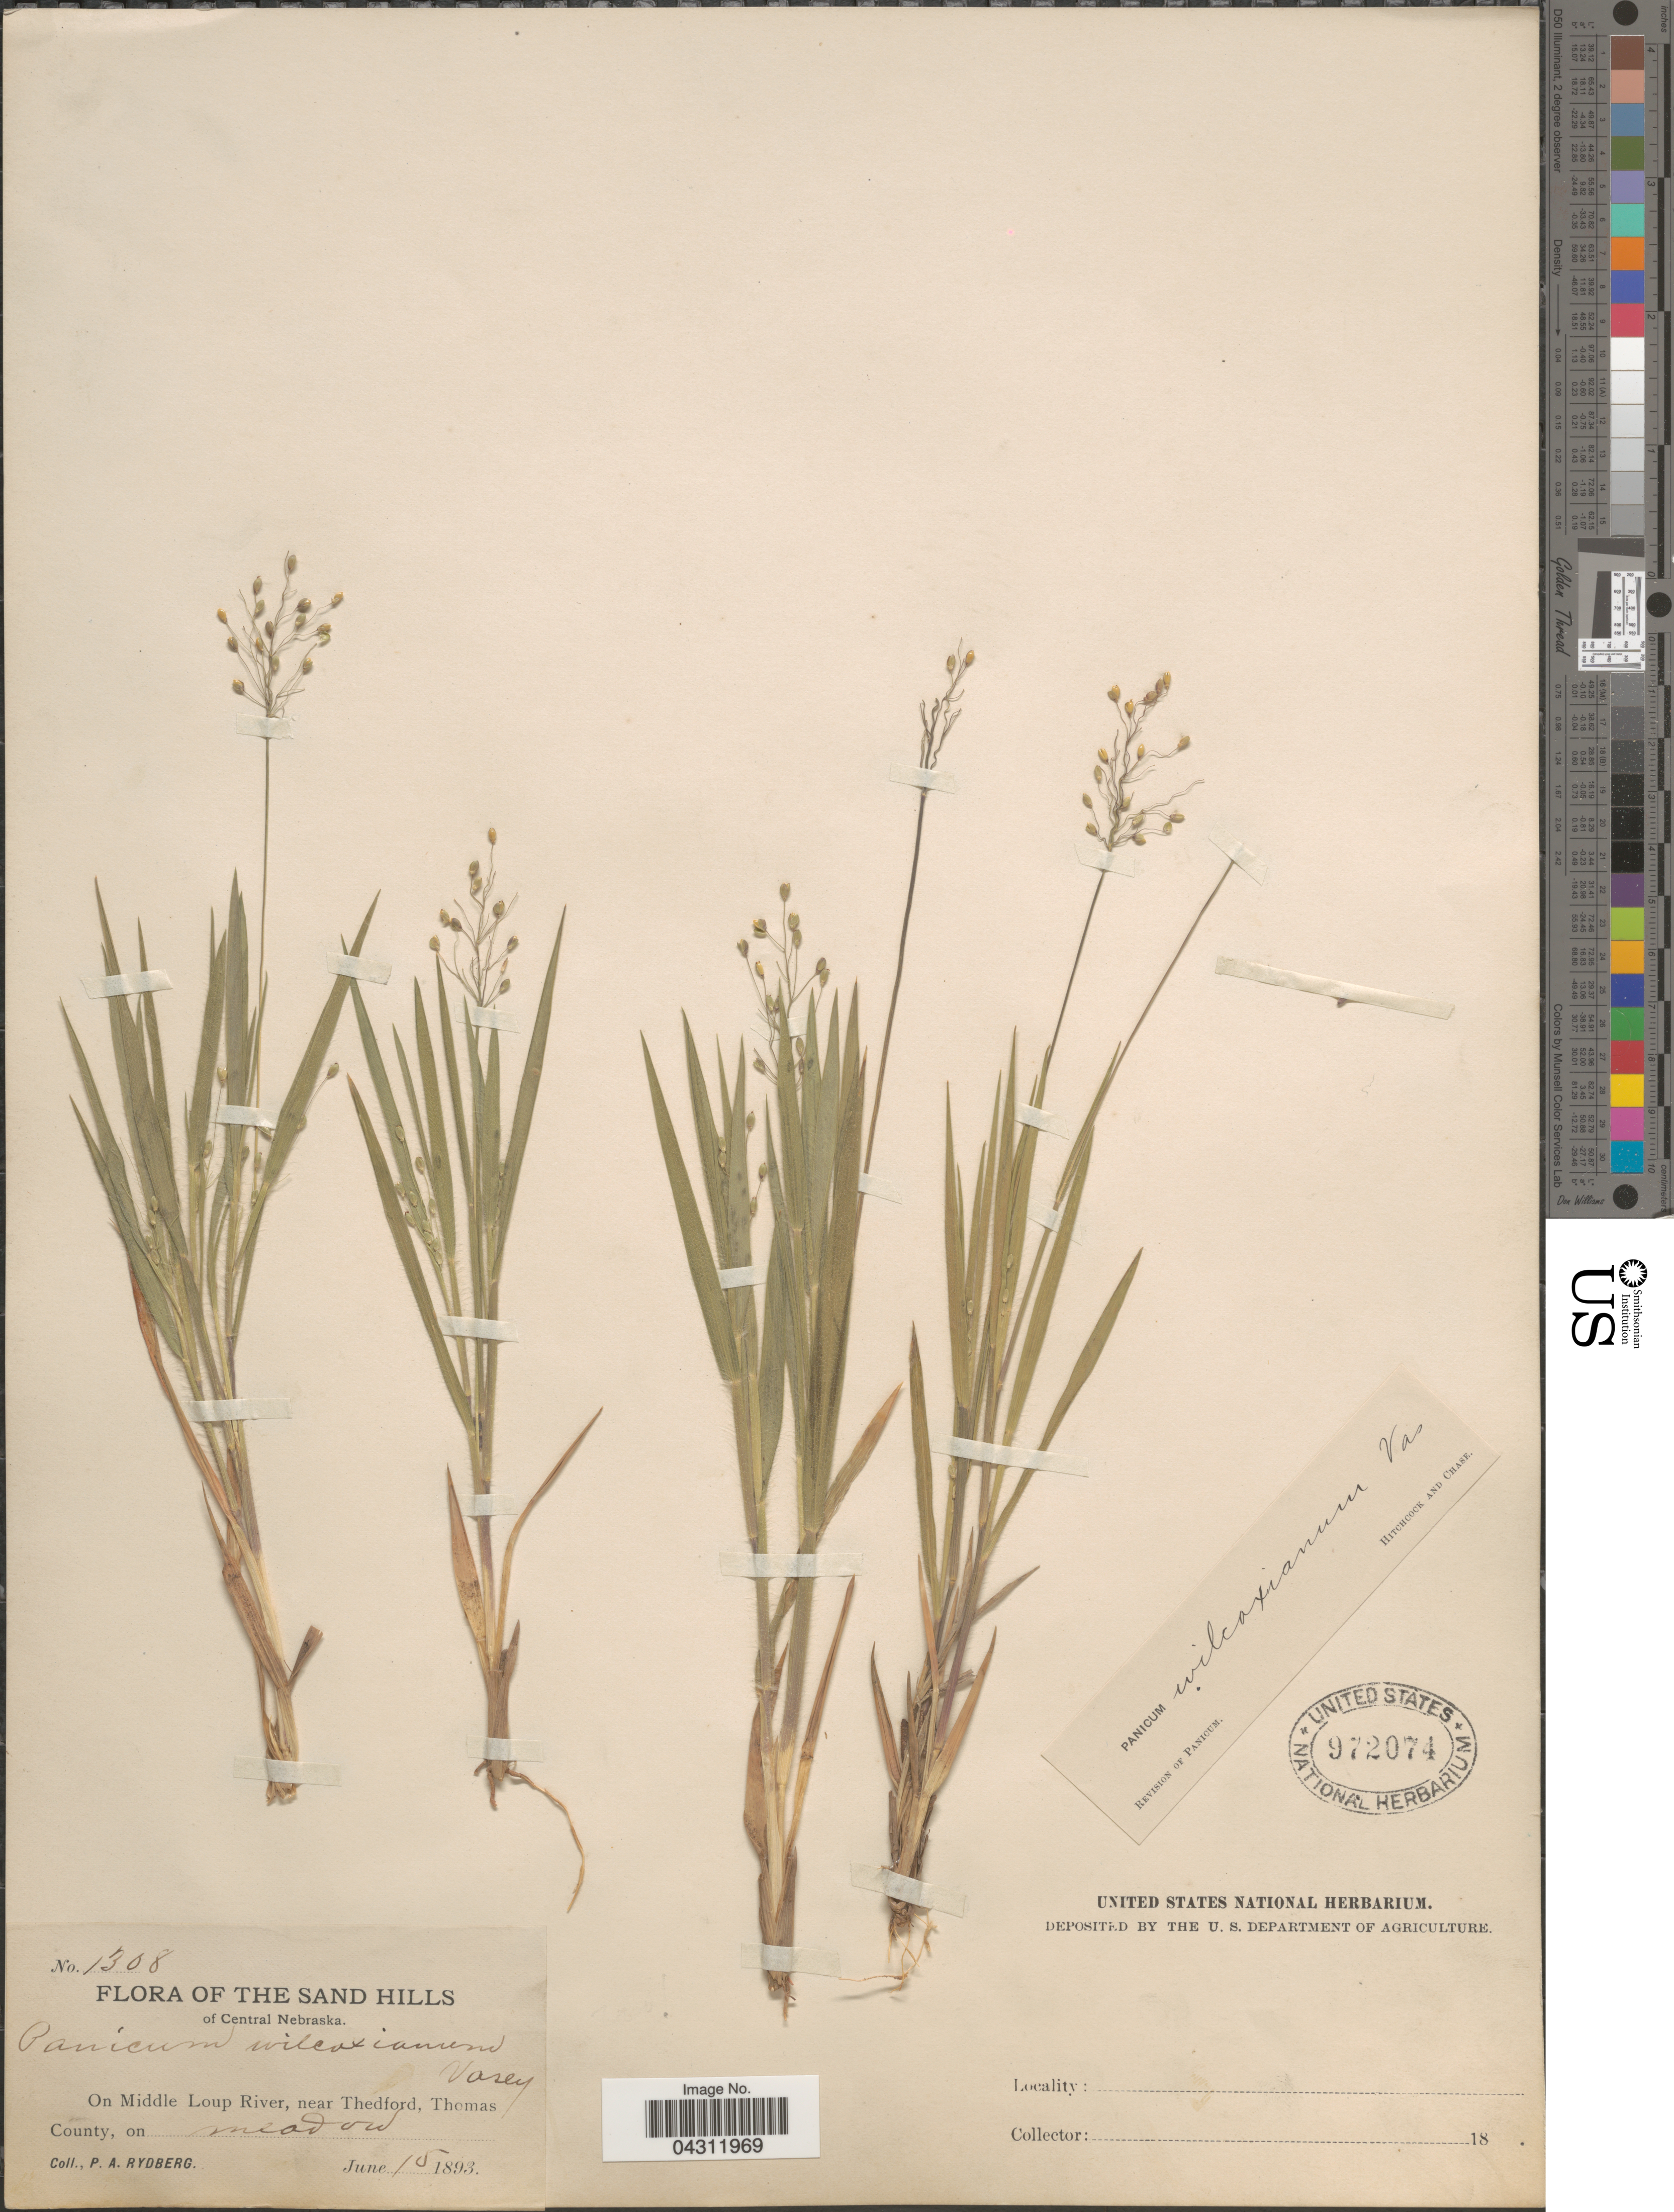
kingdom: Plantae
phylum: Tracheophyta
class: Liliopsida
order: Poales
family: Poaceae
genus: Dichanthelium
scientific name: Dichanthelium wilcoxianum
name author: Freckmann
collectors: P. A. Rydberg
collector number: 1308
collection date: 1893-06-15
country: United States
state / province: Nebraska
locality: Sand Hills of Central nebraska. On Middle Loup River, near Thedford, Thomas County.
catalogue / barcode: US 972074